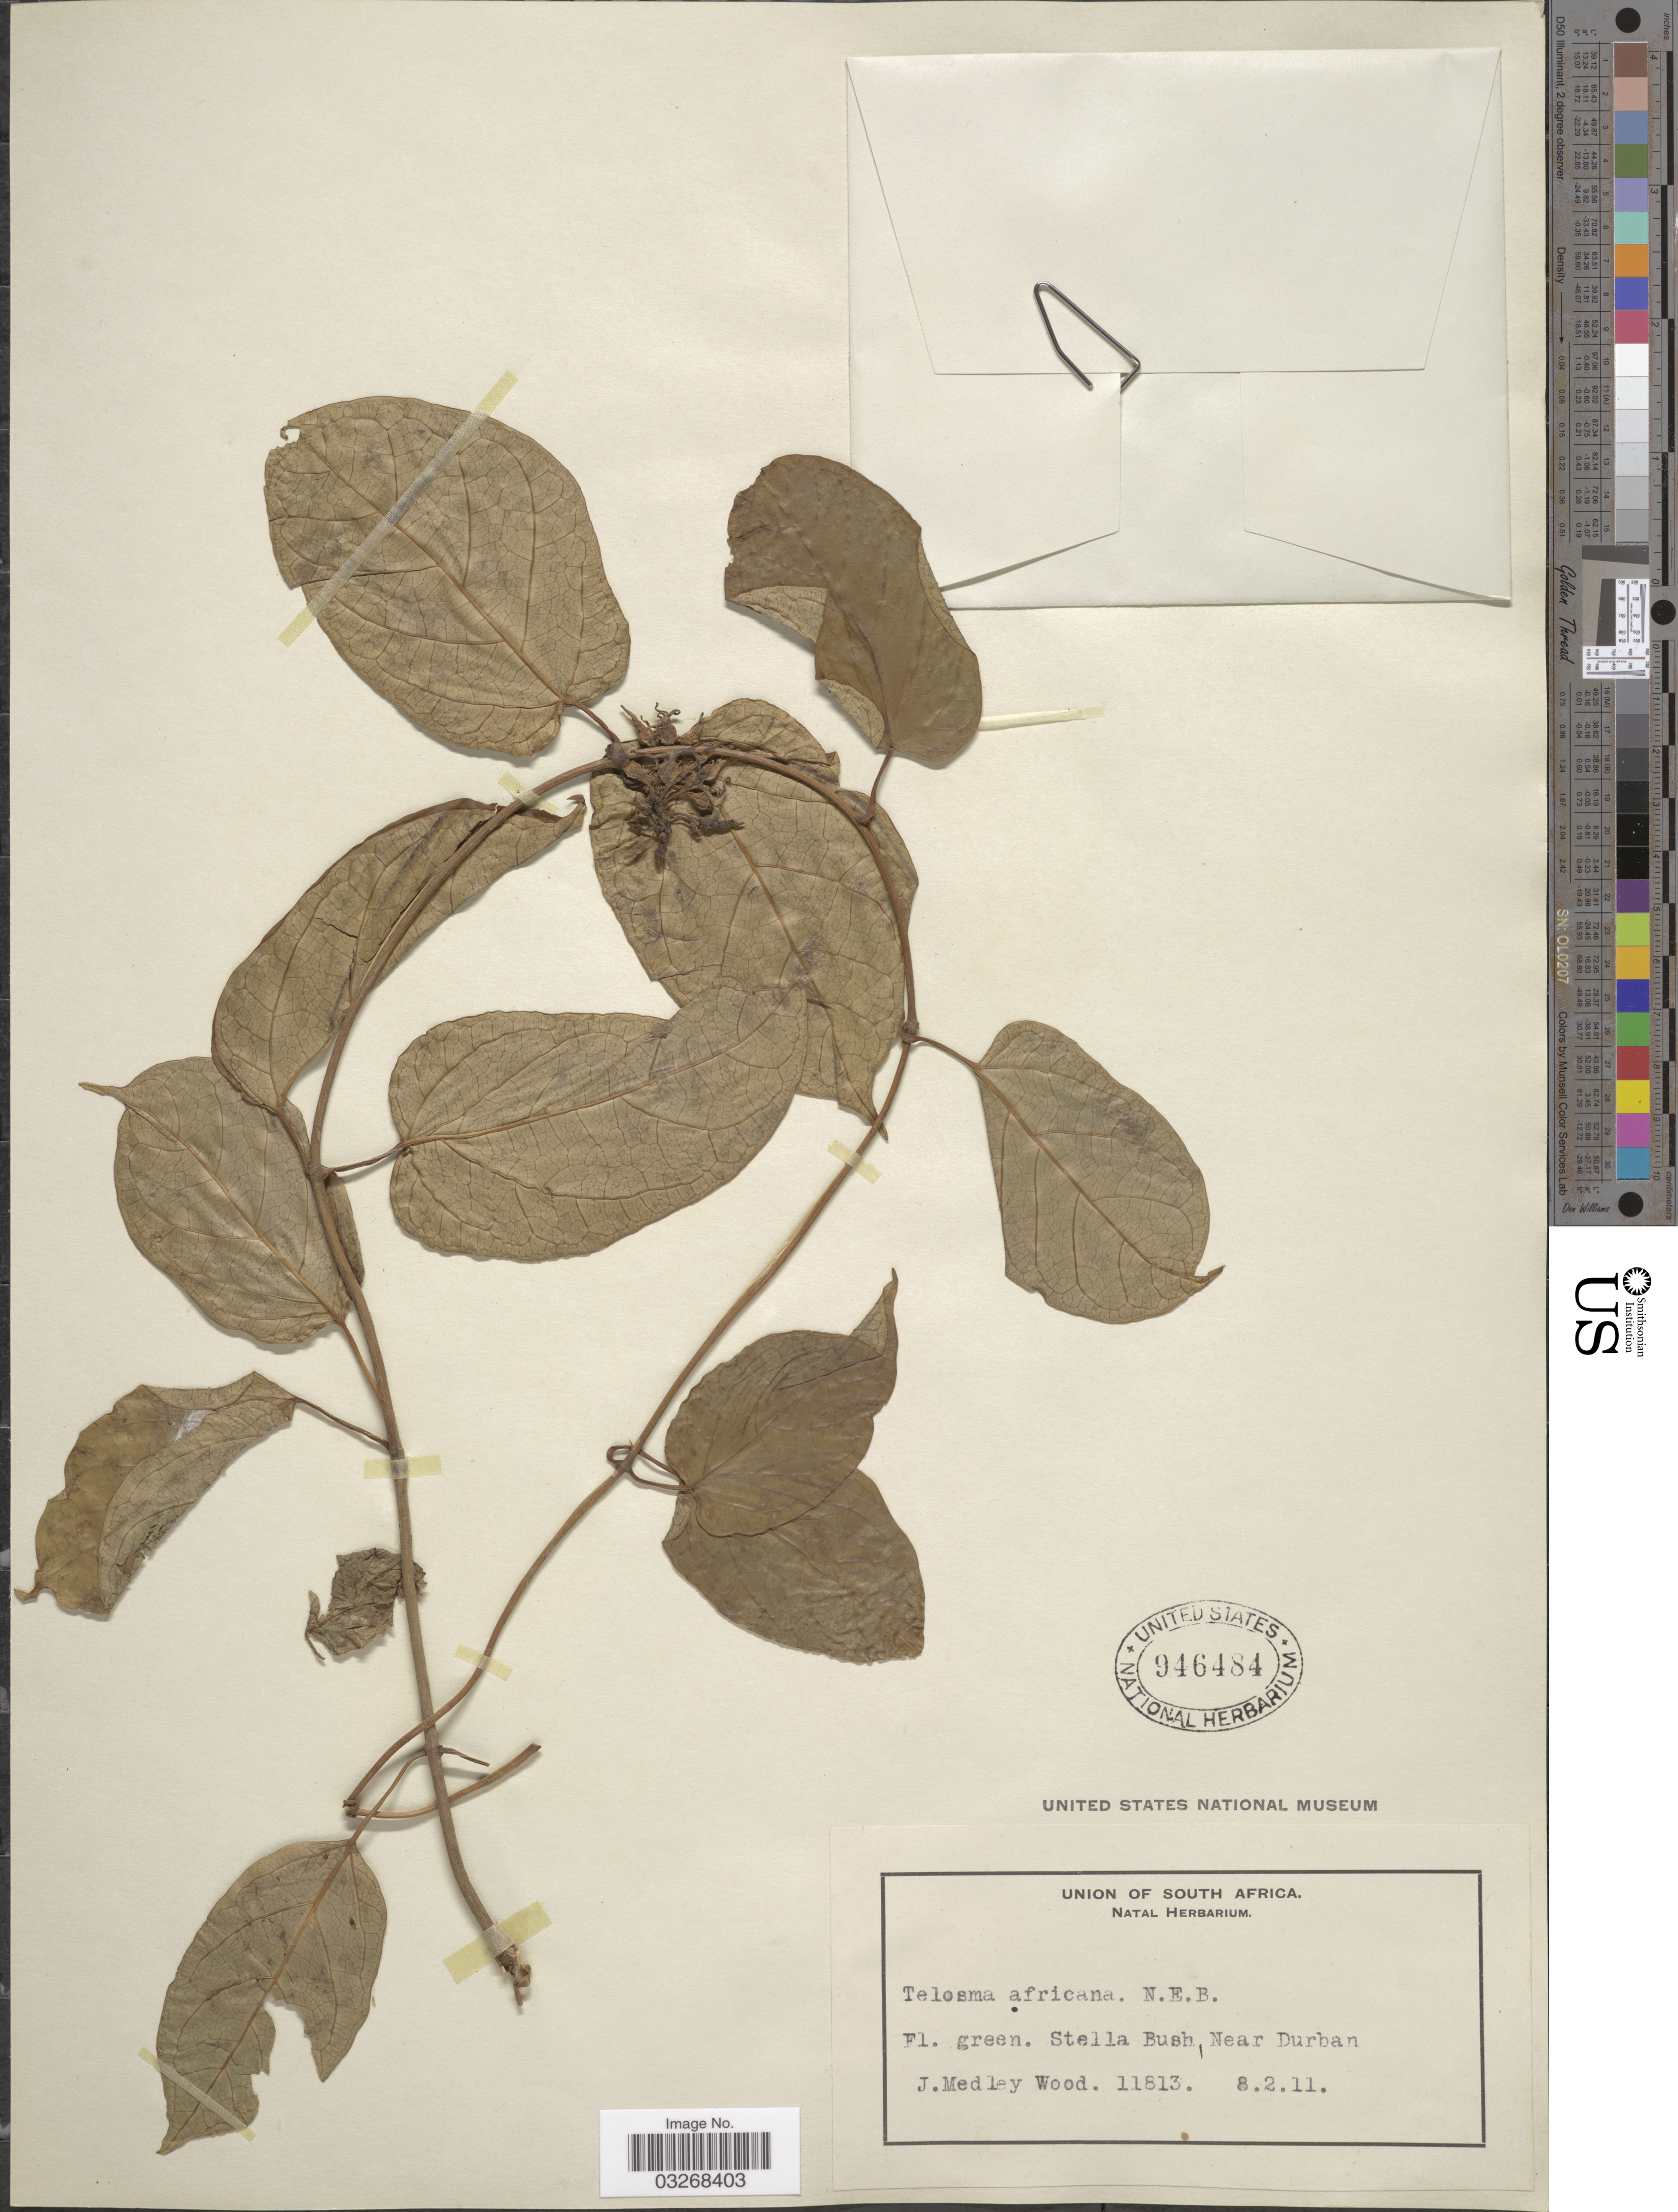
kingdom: Plantae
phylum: Tracheophyta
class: Magnoliopsida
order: Gentianales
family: Apocynaceae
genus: Telosma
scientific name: Telosma africana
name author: (N.E. Br.) N.E. Br.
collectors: J. M. Wood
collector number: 11813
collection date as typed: Transcribed d/m/y: 8/2/11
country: South Africa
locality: Stella Bush, near Durban.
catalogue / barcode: US 946484